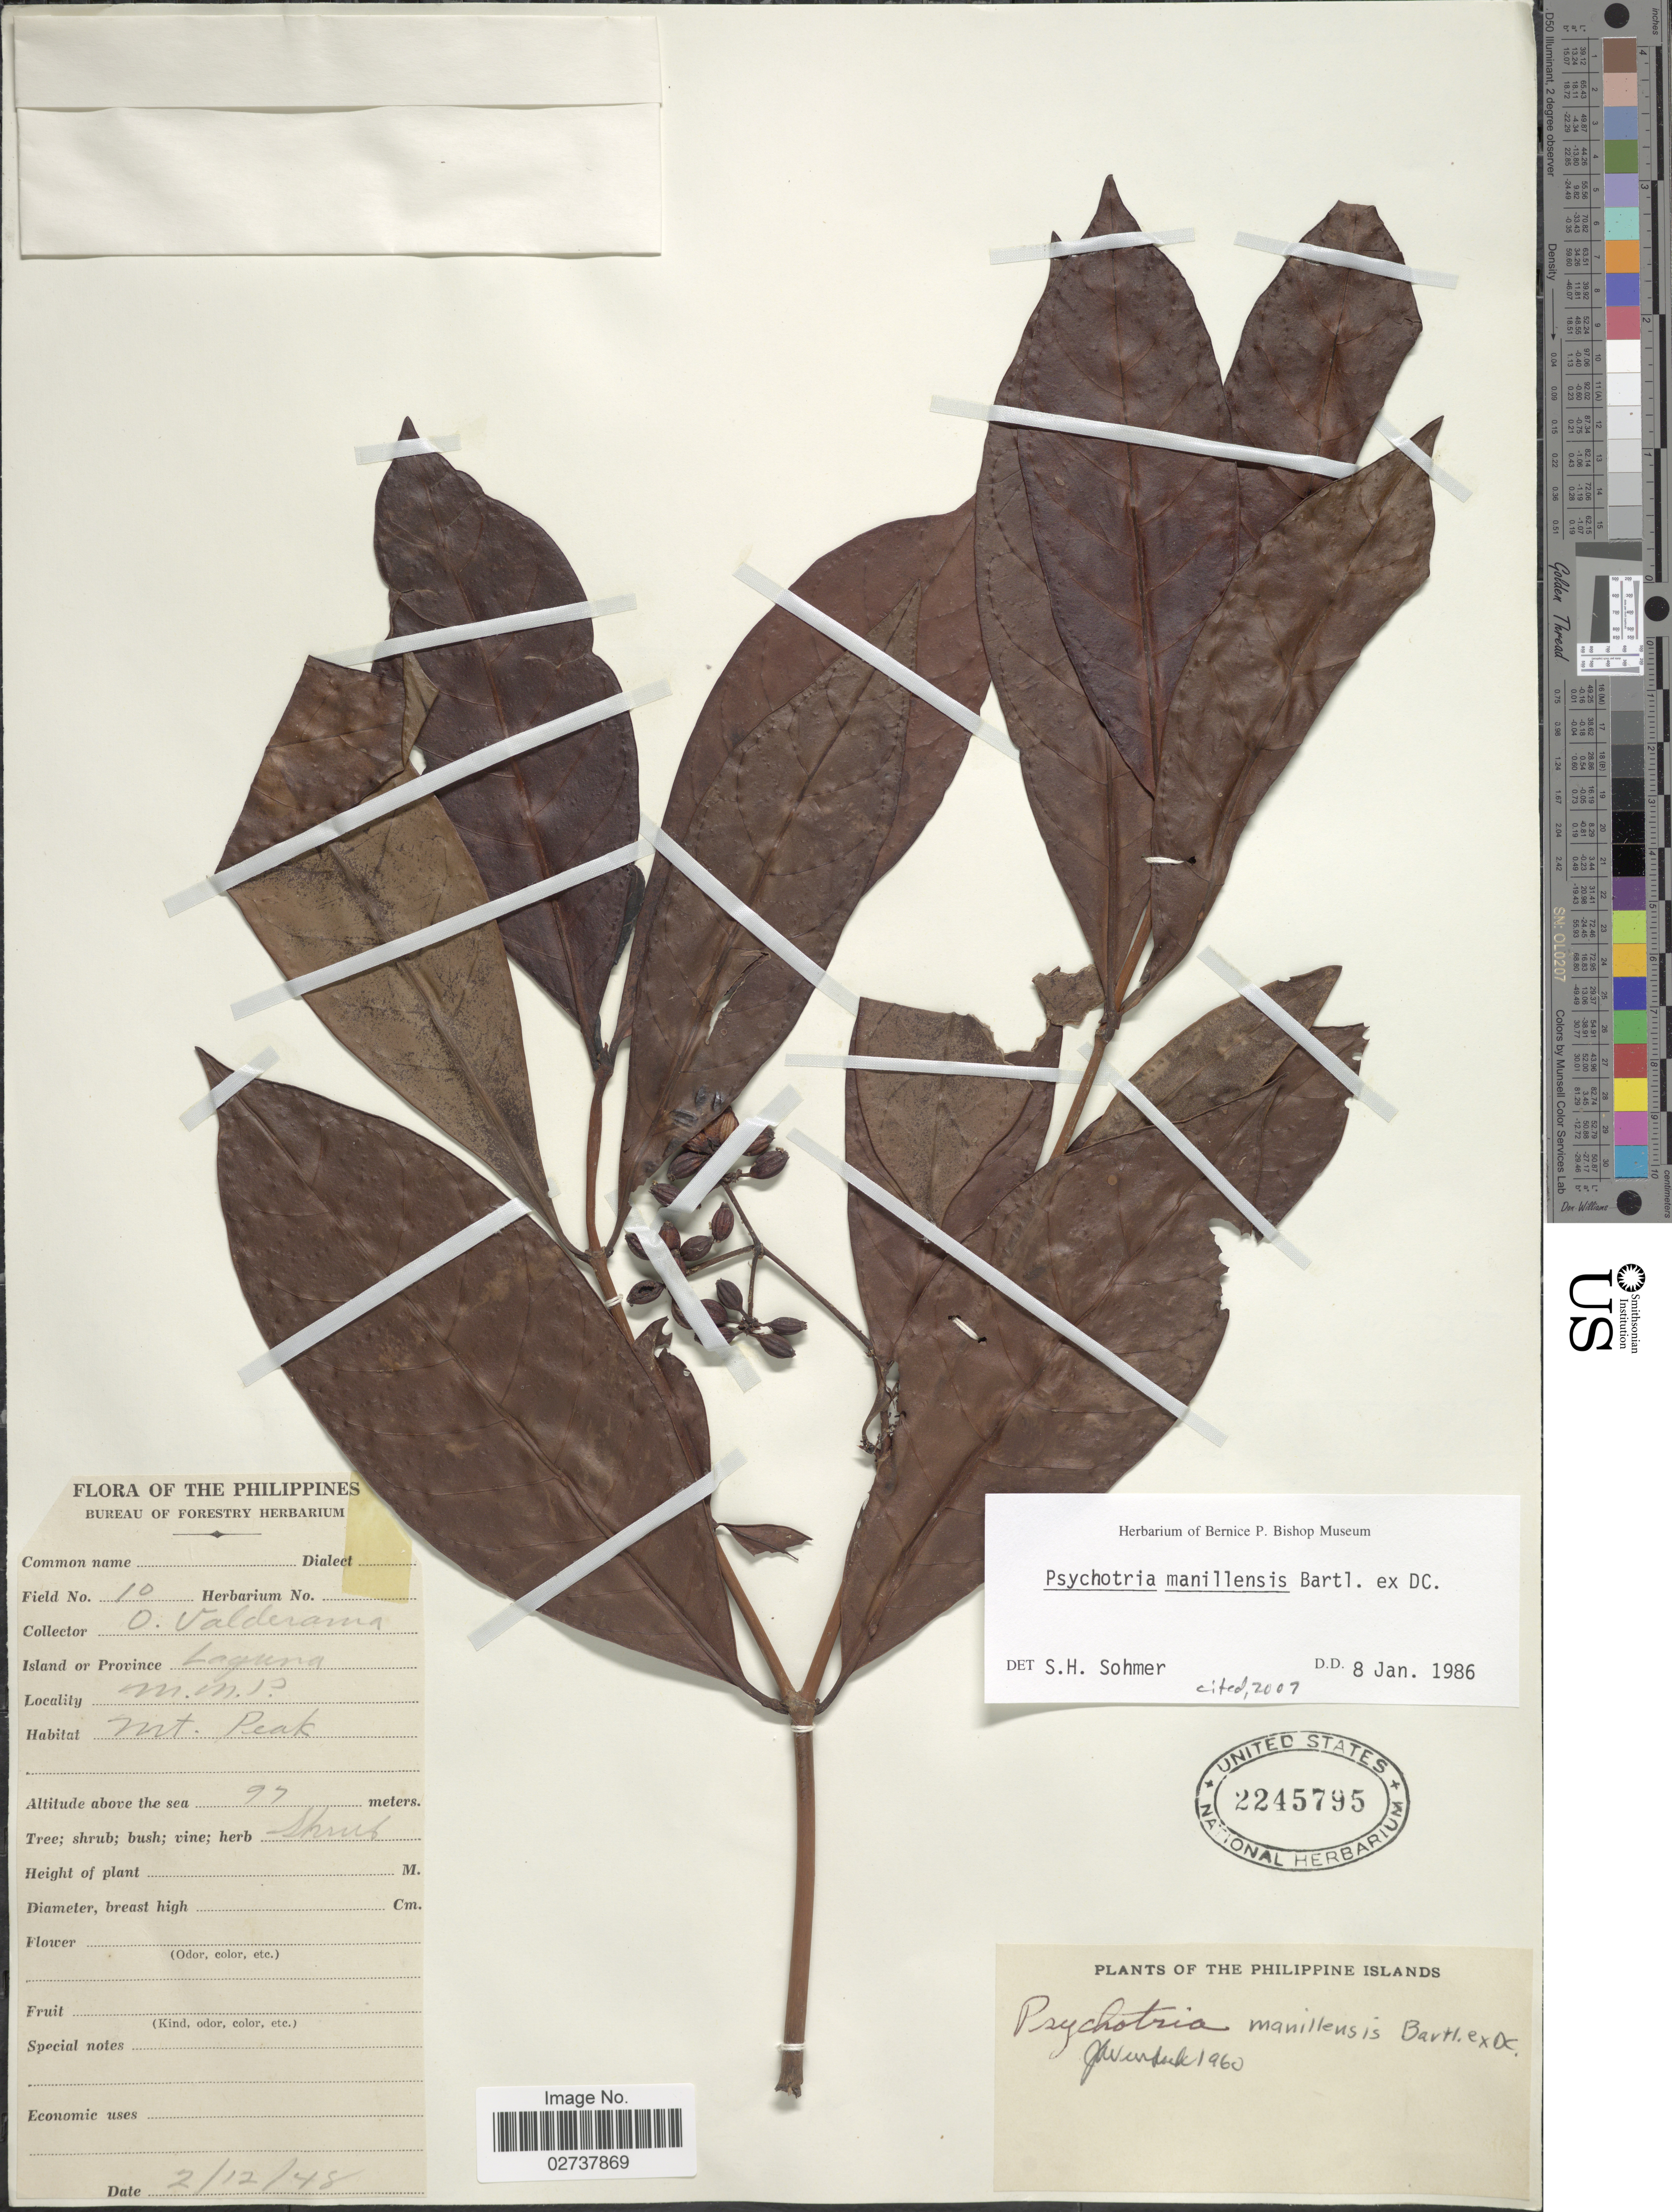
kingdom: Plantae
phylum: Tracheophyta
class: Magnoliopsida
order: Gentianales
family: Rubiaceae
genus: Psychotria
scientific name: Psychotria manillensis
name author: Bartl. ex DC.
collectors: O. Valderama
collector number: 10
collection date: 1948-12-02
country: Philippines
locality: Laguna, M.M.P., Mt. Park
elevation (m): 97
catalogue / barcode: US 2245795